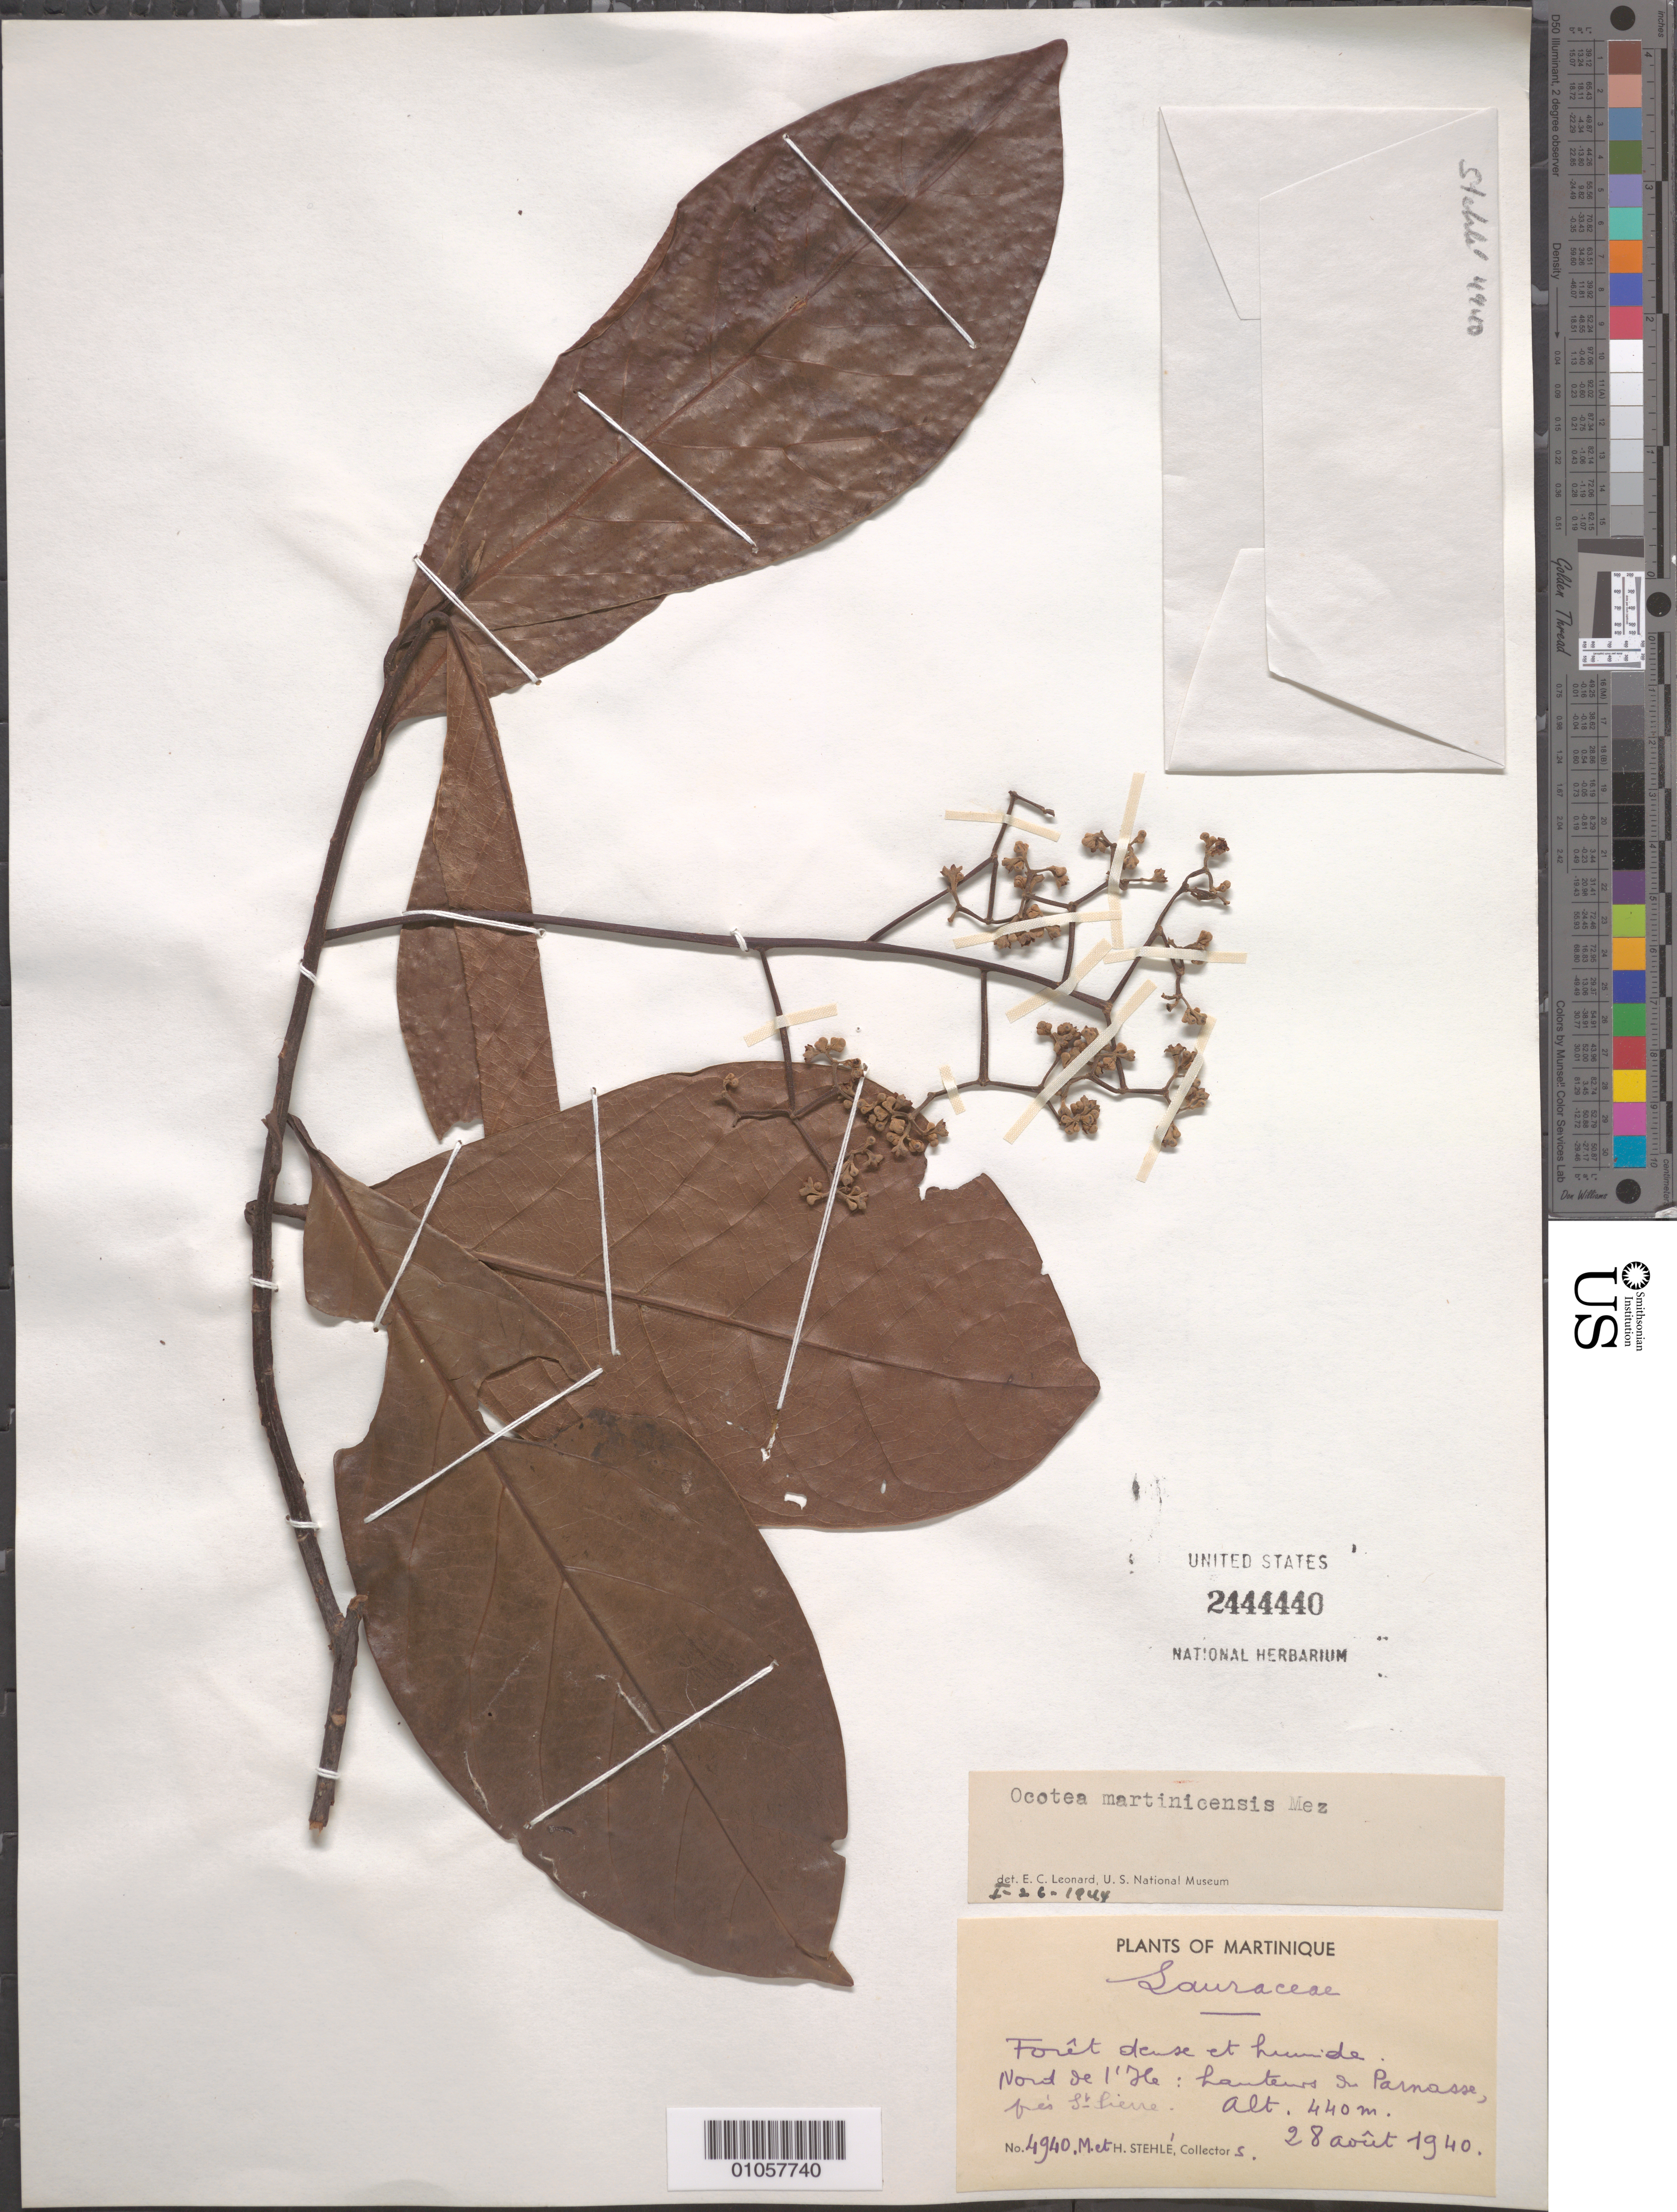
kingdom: Plantae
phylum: Tracheophyta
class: Magnoliopsida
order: Laurales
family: Lauraceae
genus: Ocotea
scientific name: Ocotea martinicensis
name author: Mez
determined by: Leonard, Emery C., (US)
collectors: H. Stehlé & M. Stehlé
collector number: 4940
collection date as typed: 28 Aug 1940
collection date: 1940-08-28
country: Martinique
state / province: Saint-Pierre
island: Martinique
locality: Parnasse, Nord de l'Ile, près St. Pierre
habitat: Forêt dense et humide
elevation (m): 440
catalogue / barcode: US 2444440